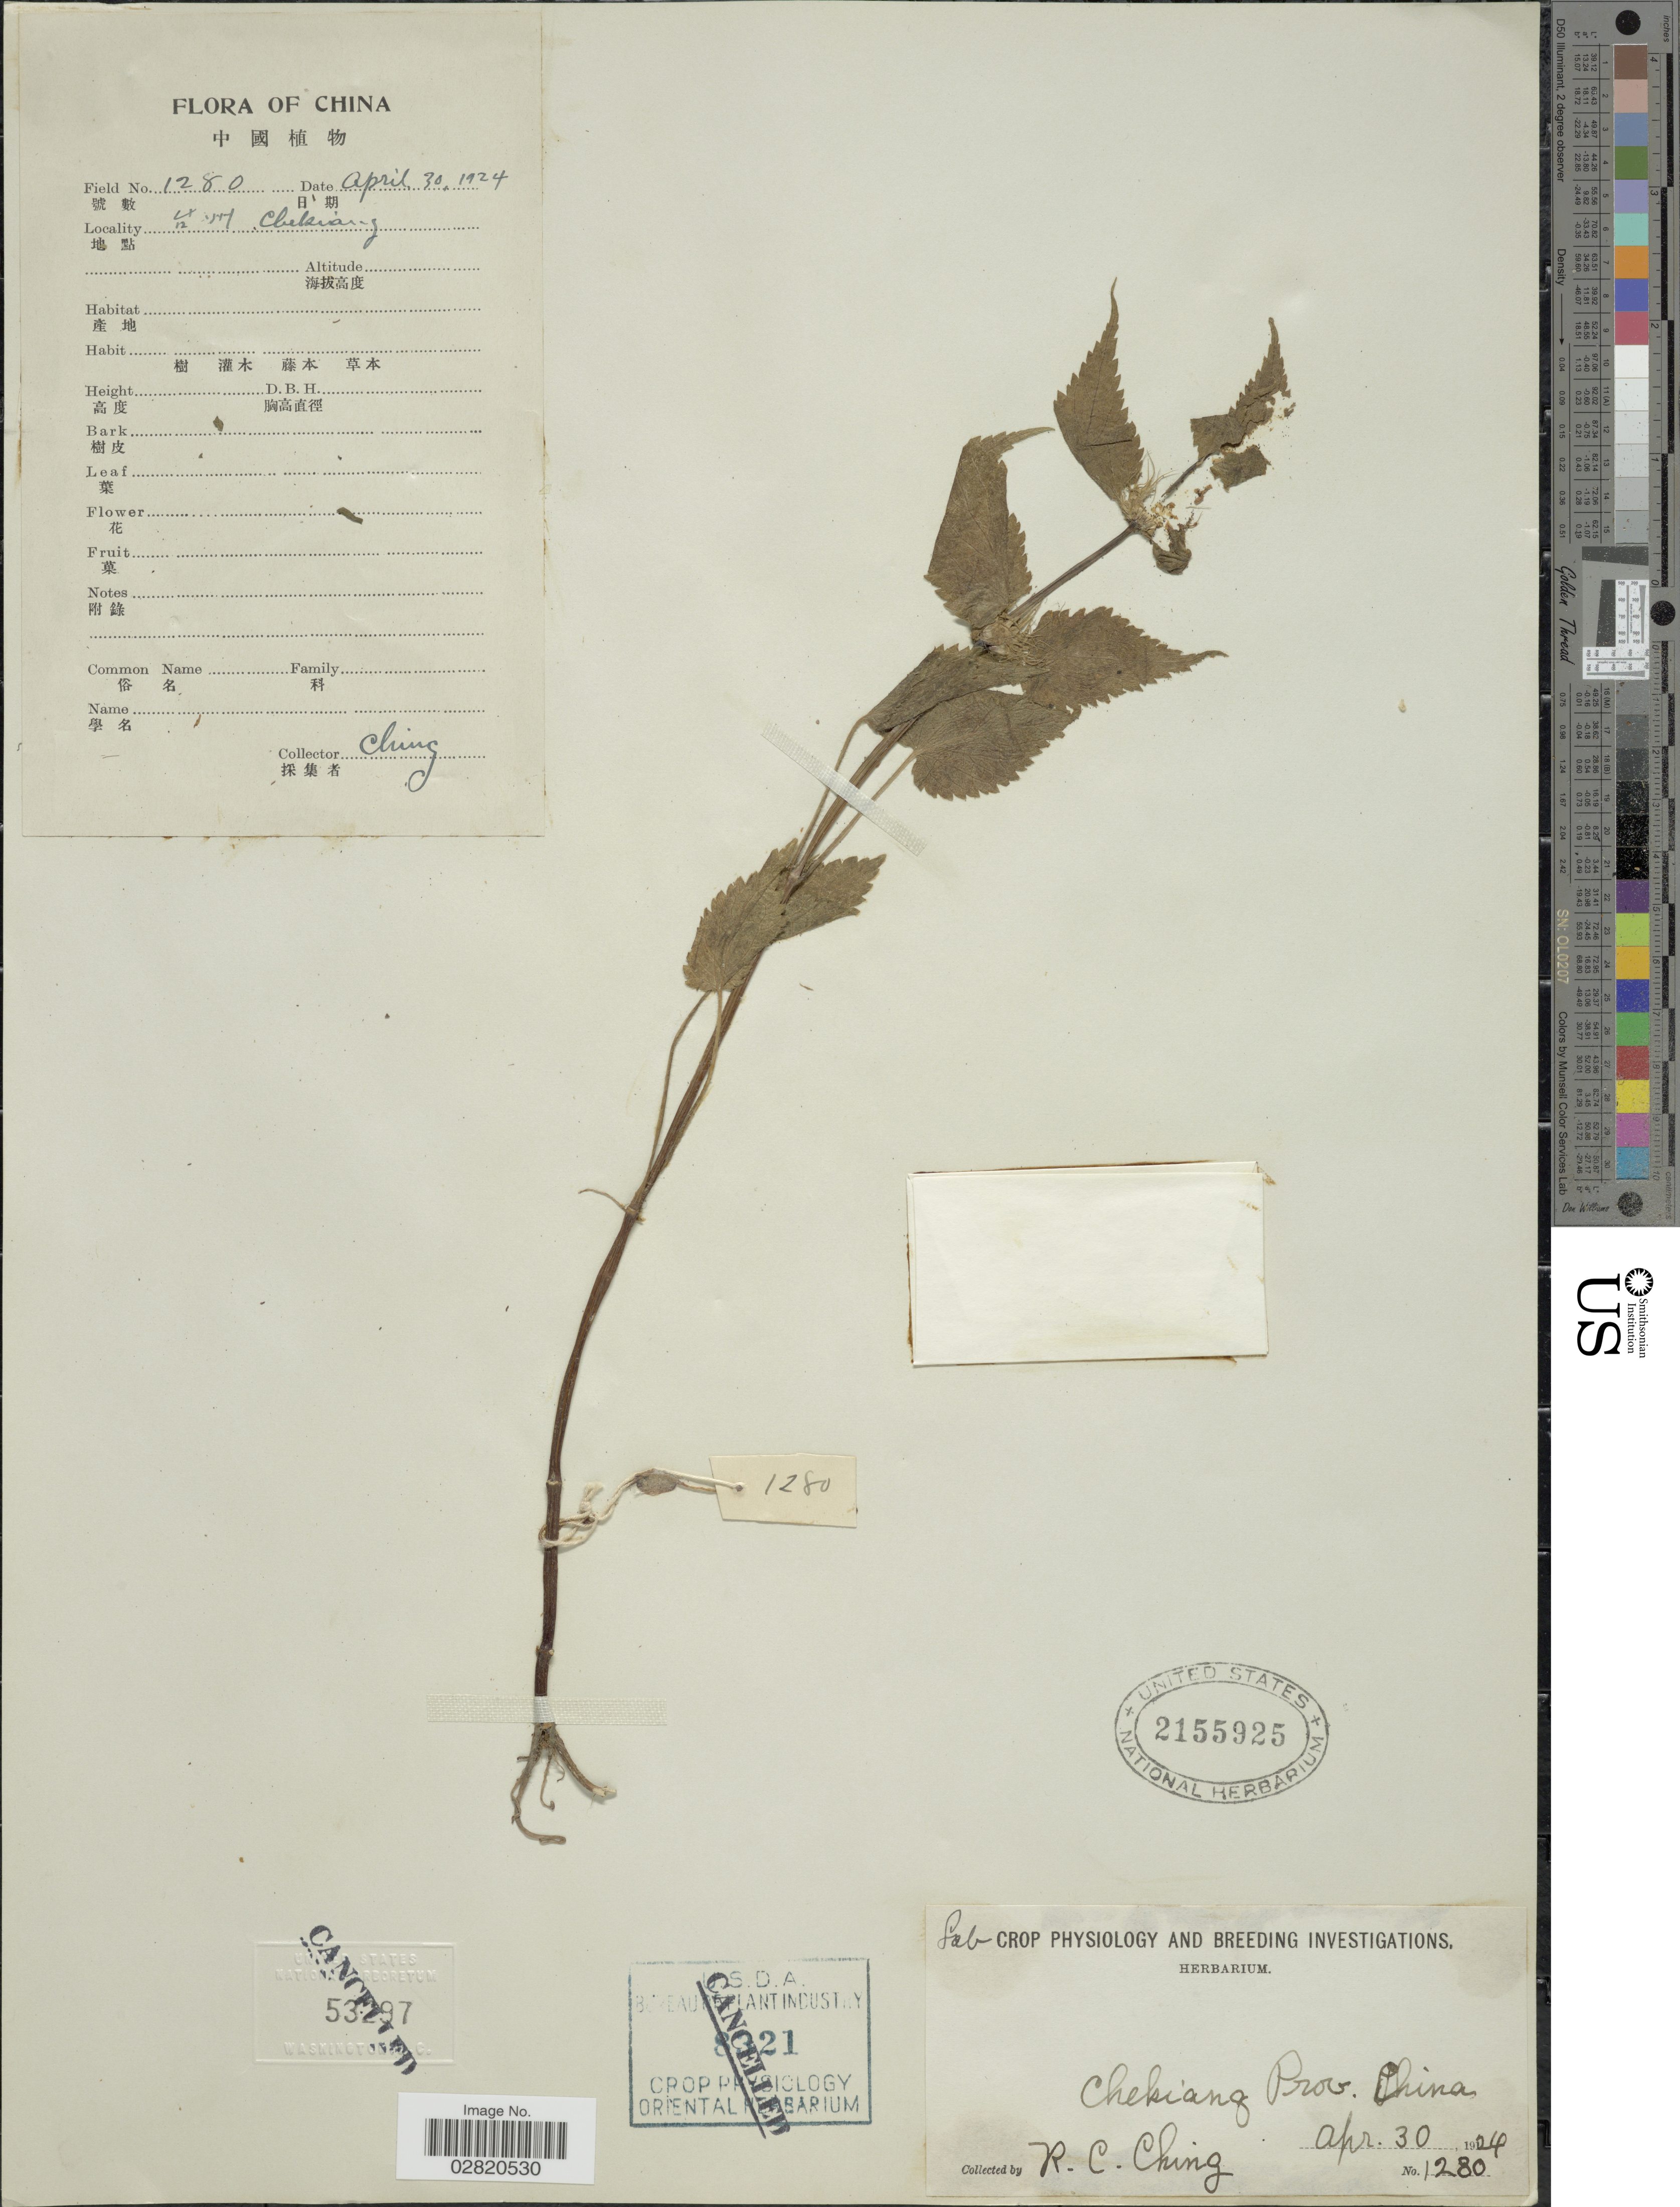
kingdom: Plantae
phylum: Tracheophyta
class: Magnoliopsida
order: Lamiales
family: Lamiaceae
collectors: R. C. Ching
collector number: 1280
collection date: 1924-04-30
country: China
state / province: Zhejiang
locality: Chekiang Prov.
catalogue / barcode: US 2155925